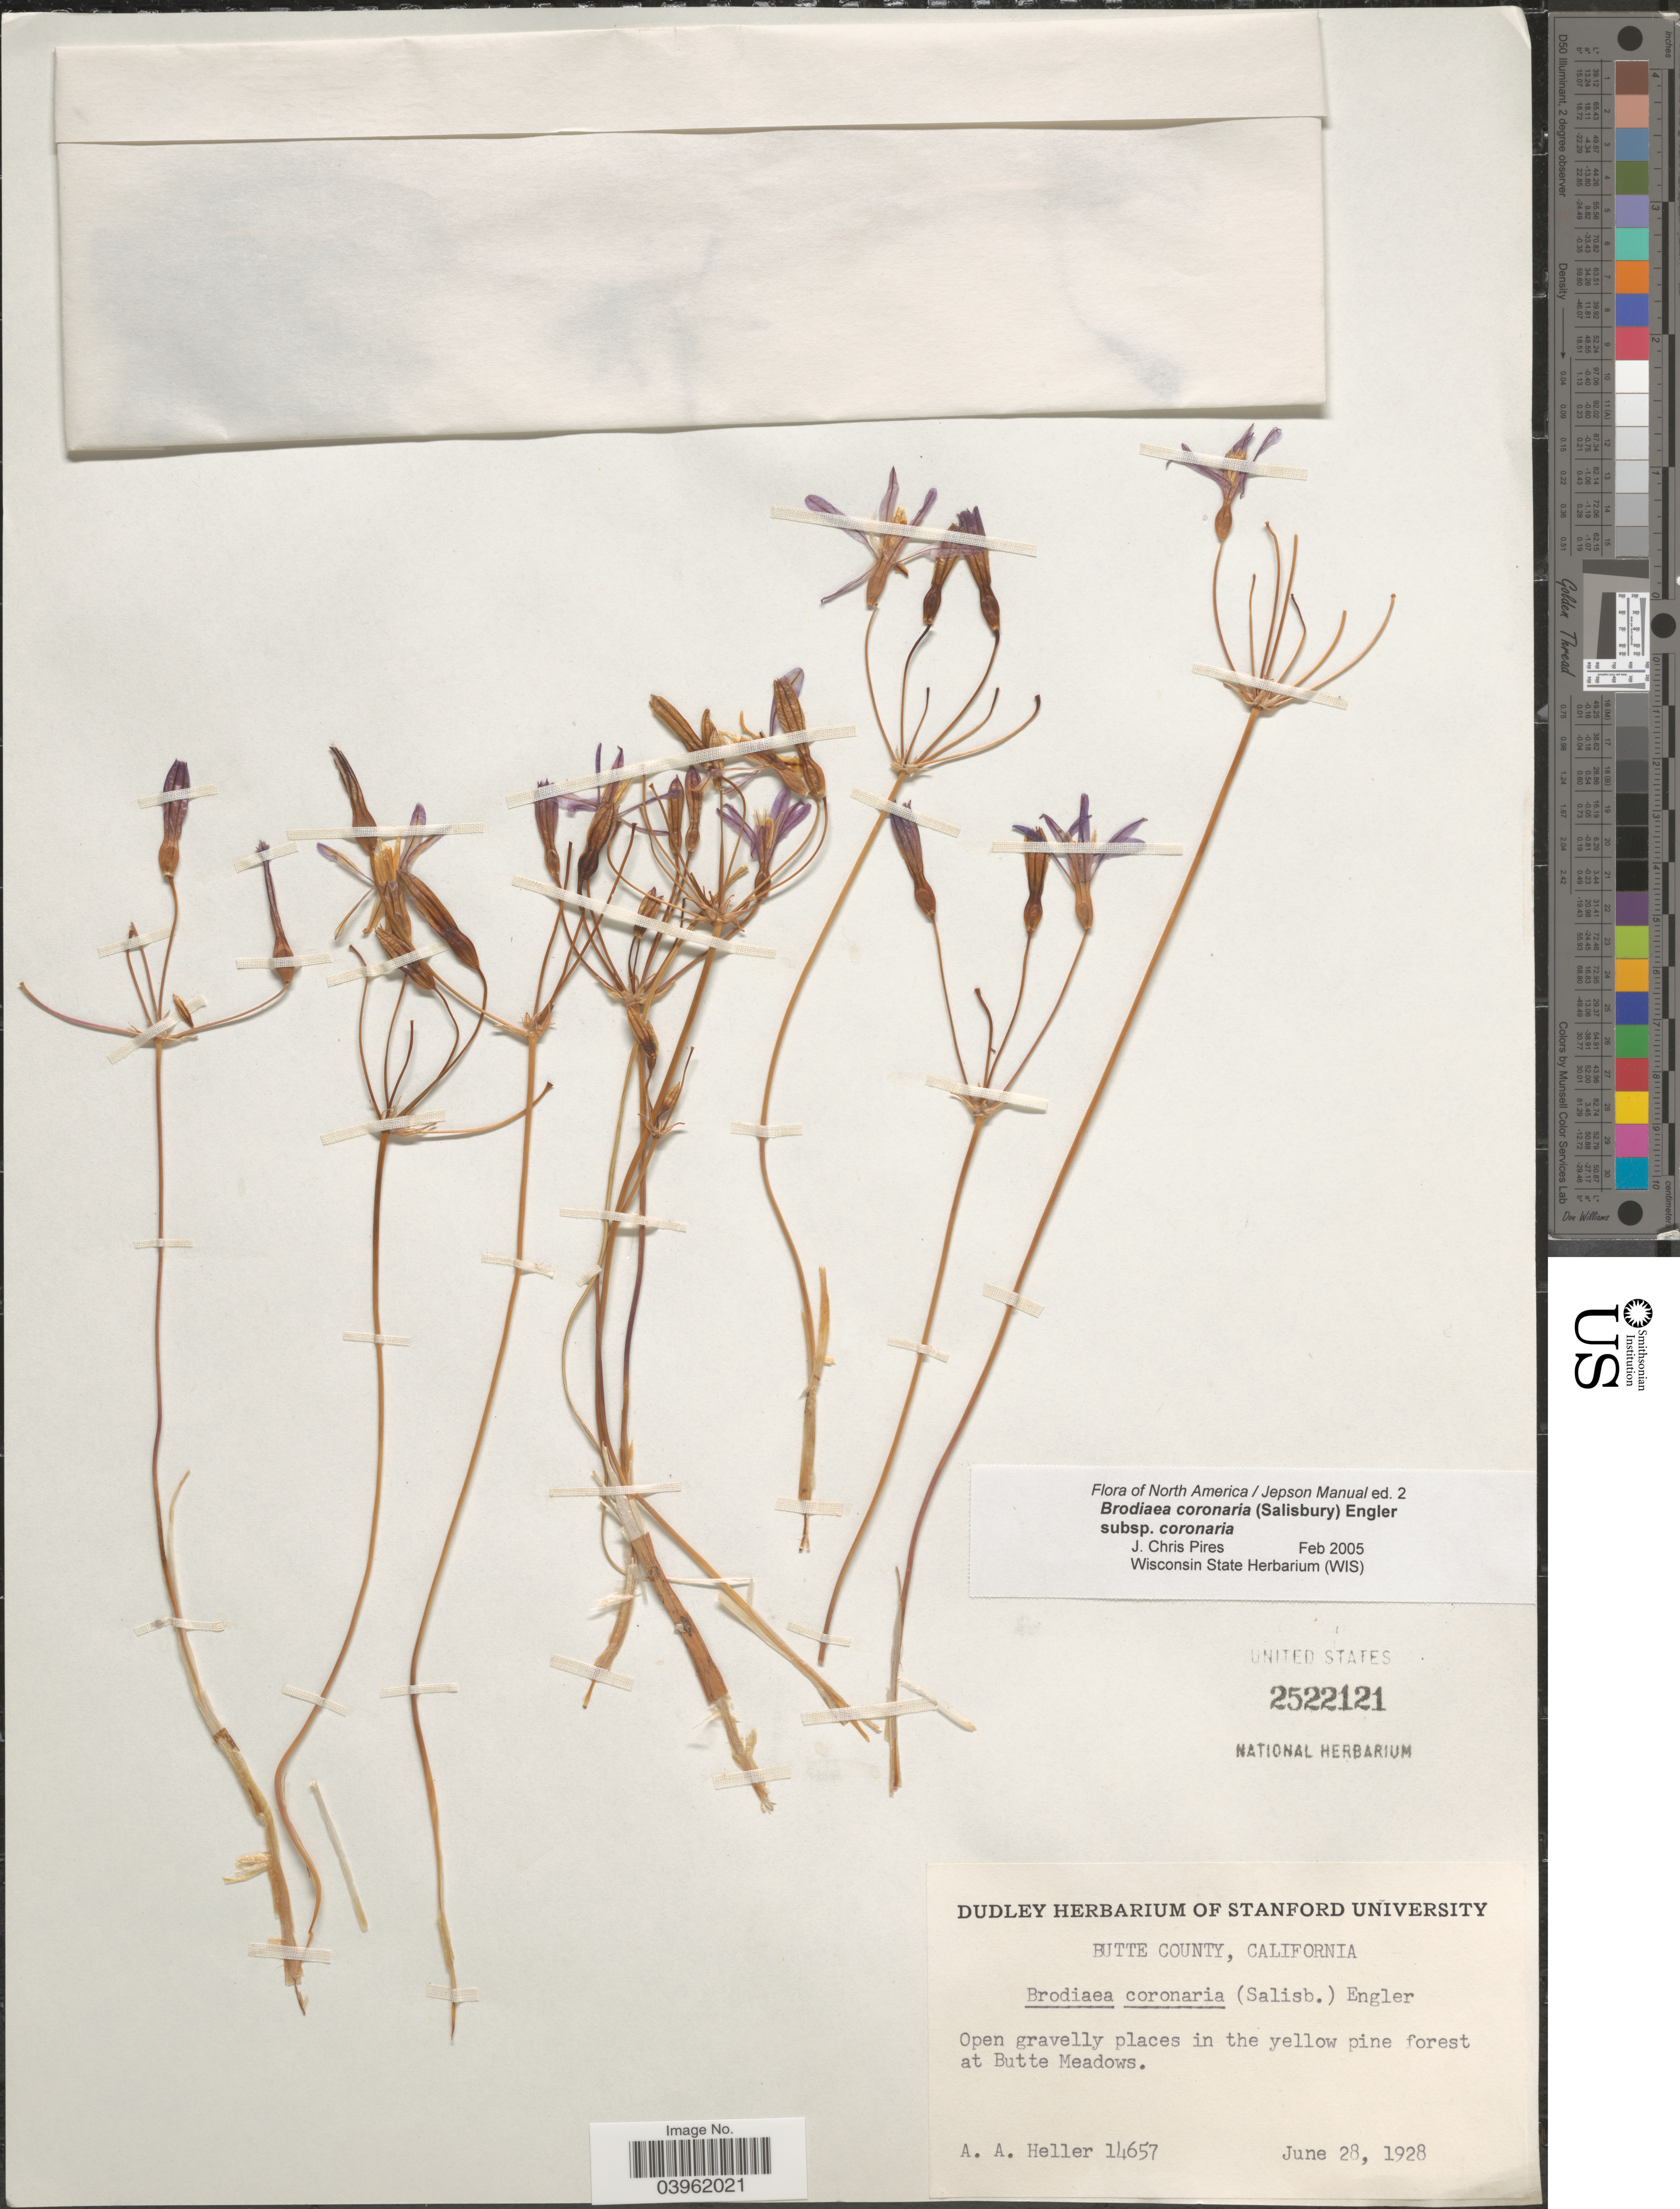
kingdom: Plantae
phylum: Tracheophyta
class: Liliopsida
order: Asparagales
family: Asparagaceae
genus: Brodiaea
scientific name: Brodiaea coronaria subsp. coronaria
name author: (Salisb.) Engl.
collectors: A. A. Heller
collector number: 14657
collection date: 1928-06-28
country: United States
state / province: California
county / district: Butte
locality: Butte County. At Butte Meadows.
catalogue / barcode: US 2522121